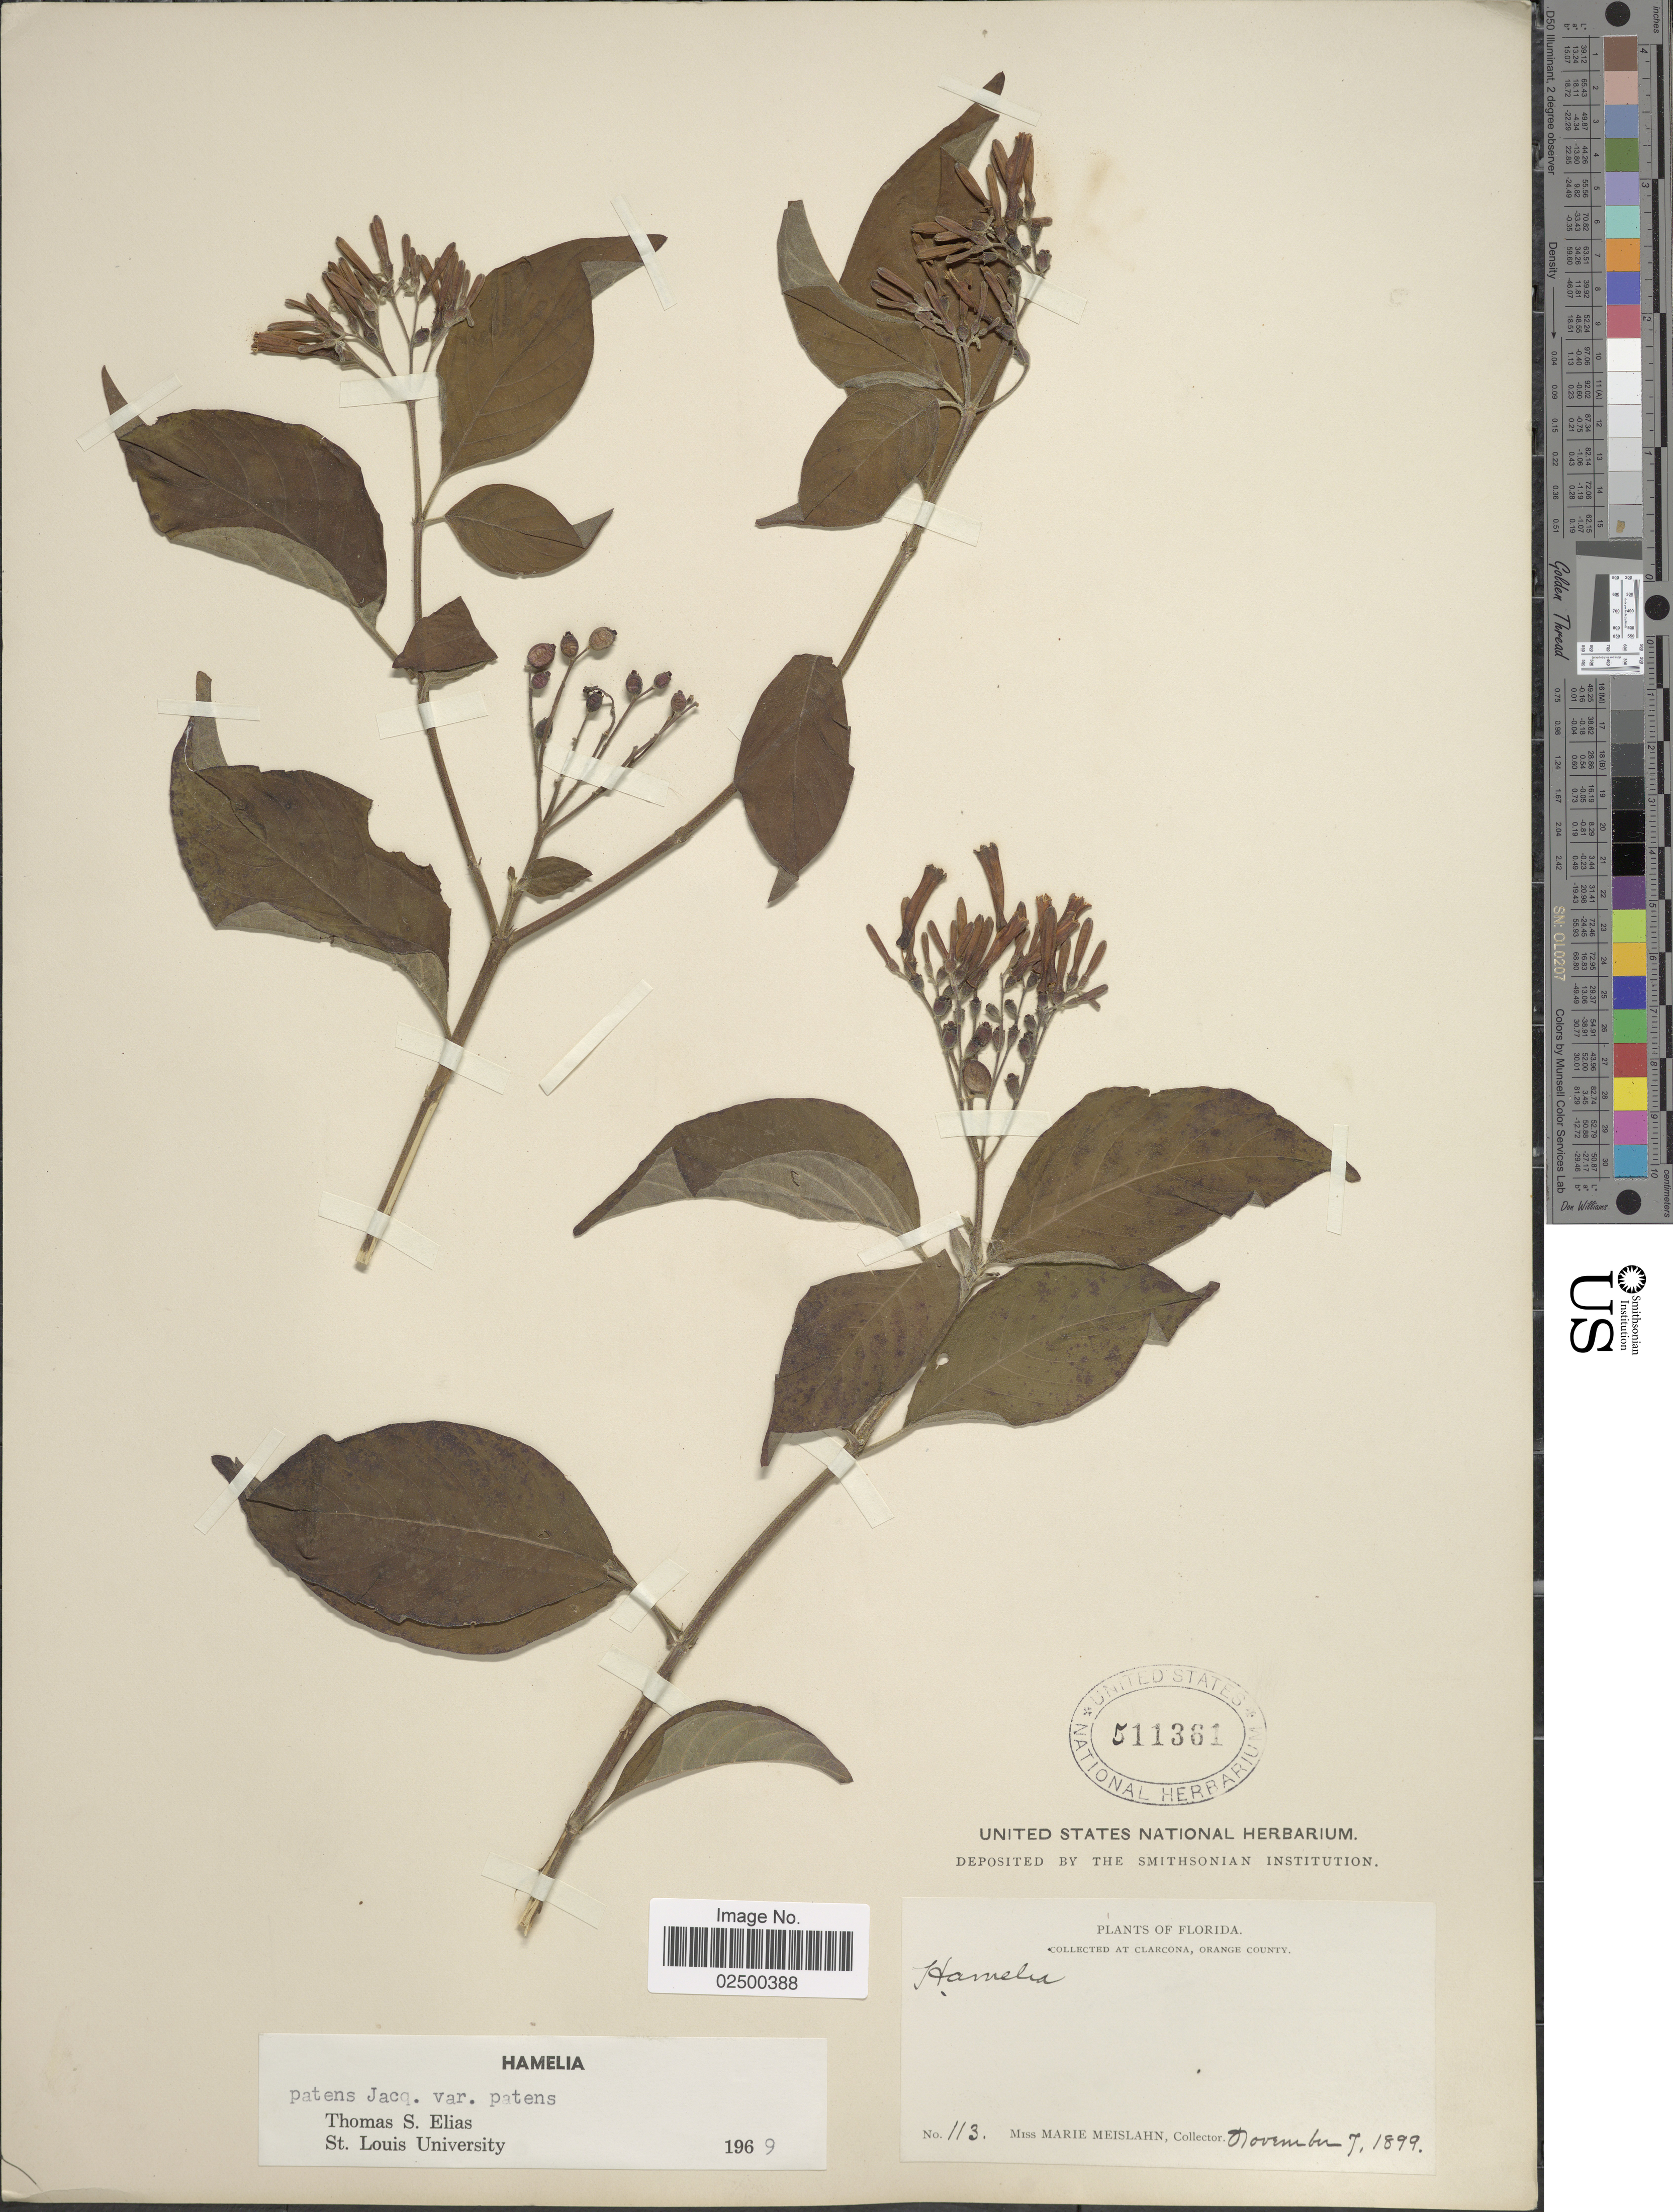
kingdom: Plantae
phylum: Tracheophyta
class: Magnoliopsida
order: Gentianales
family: Rubiaceae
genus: Hamelia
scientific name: Hamelia patens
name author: Jacq.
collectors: M. Meislahn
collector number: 113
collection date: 1899-11-07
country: United States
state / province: Florida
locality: At Clarcona, Orange County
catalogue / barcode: US 511361